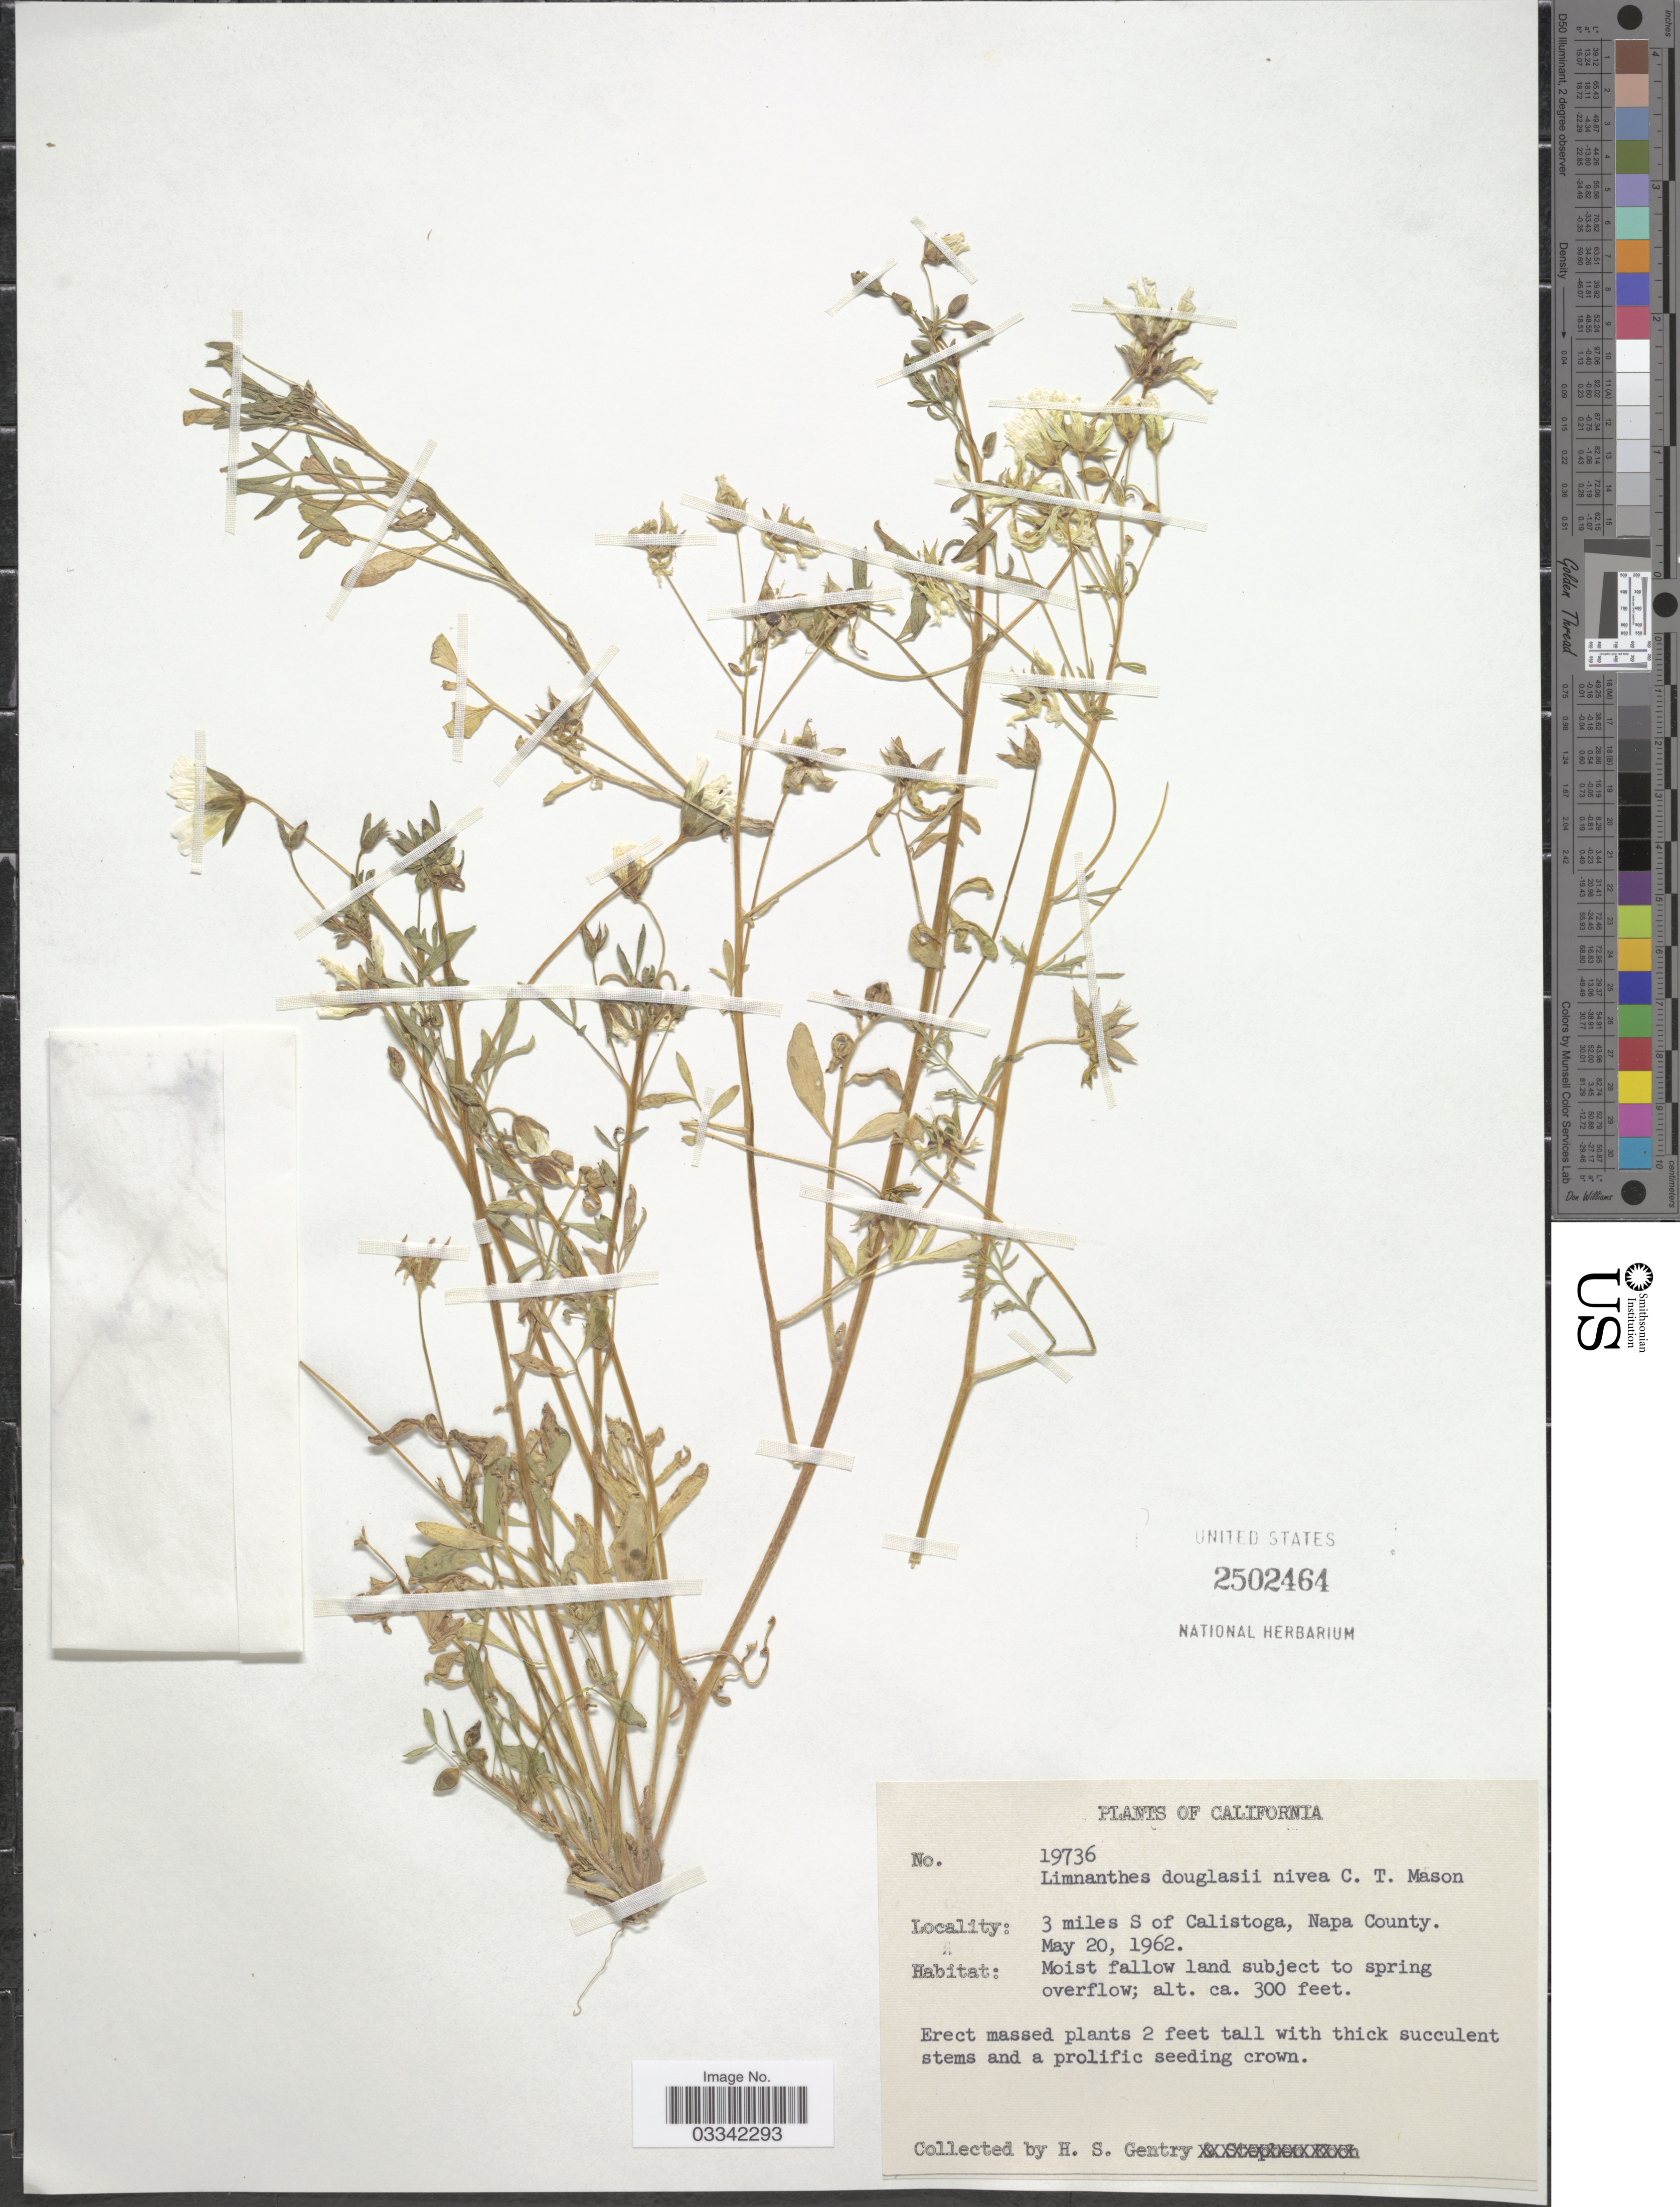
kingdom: Plantae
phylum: Tracheophyta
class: Magnoliopsida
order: Brassicales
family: Limnanthaceae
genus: Limnanthes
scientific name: Limnanthes douglasii var. nivea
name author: Mason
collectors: H. S. Gentry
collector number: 19736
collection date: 1962-05-20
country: United States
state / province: California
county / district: Napa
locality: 3 miles S of Calistoga, Napa County.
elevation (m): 91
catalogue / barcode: US 2502464